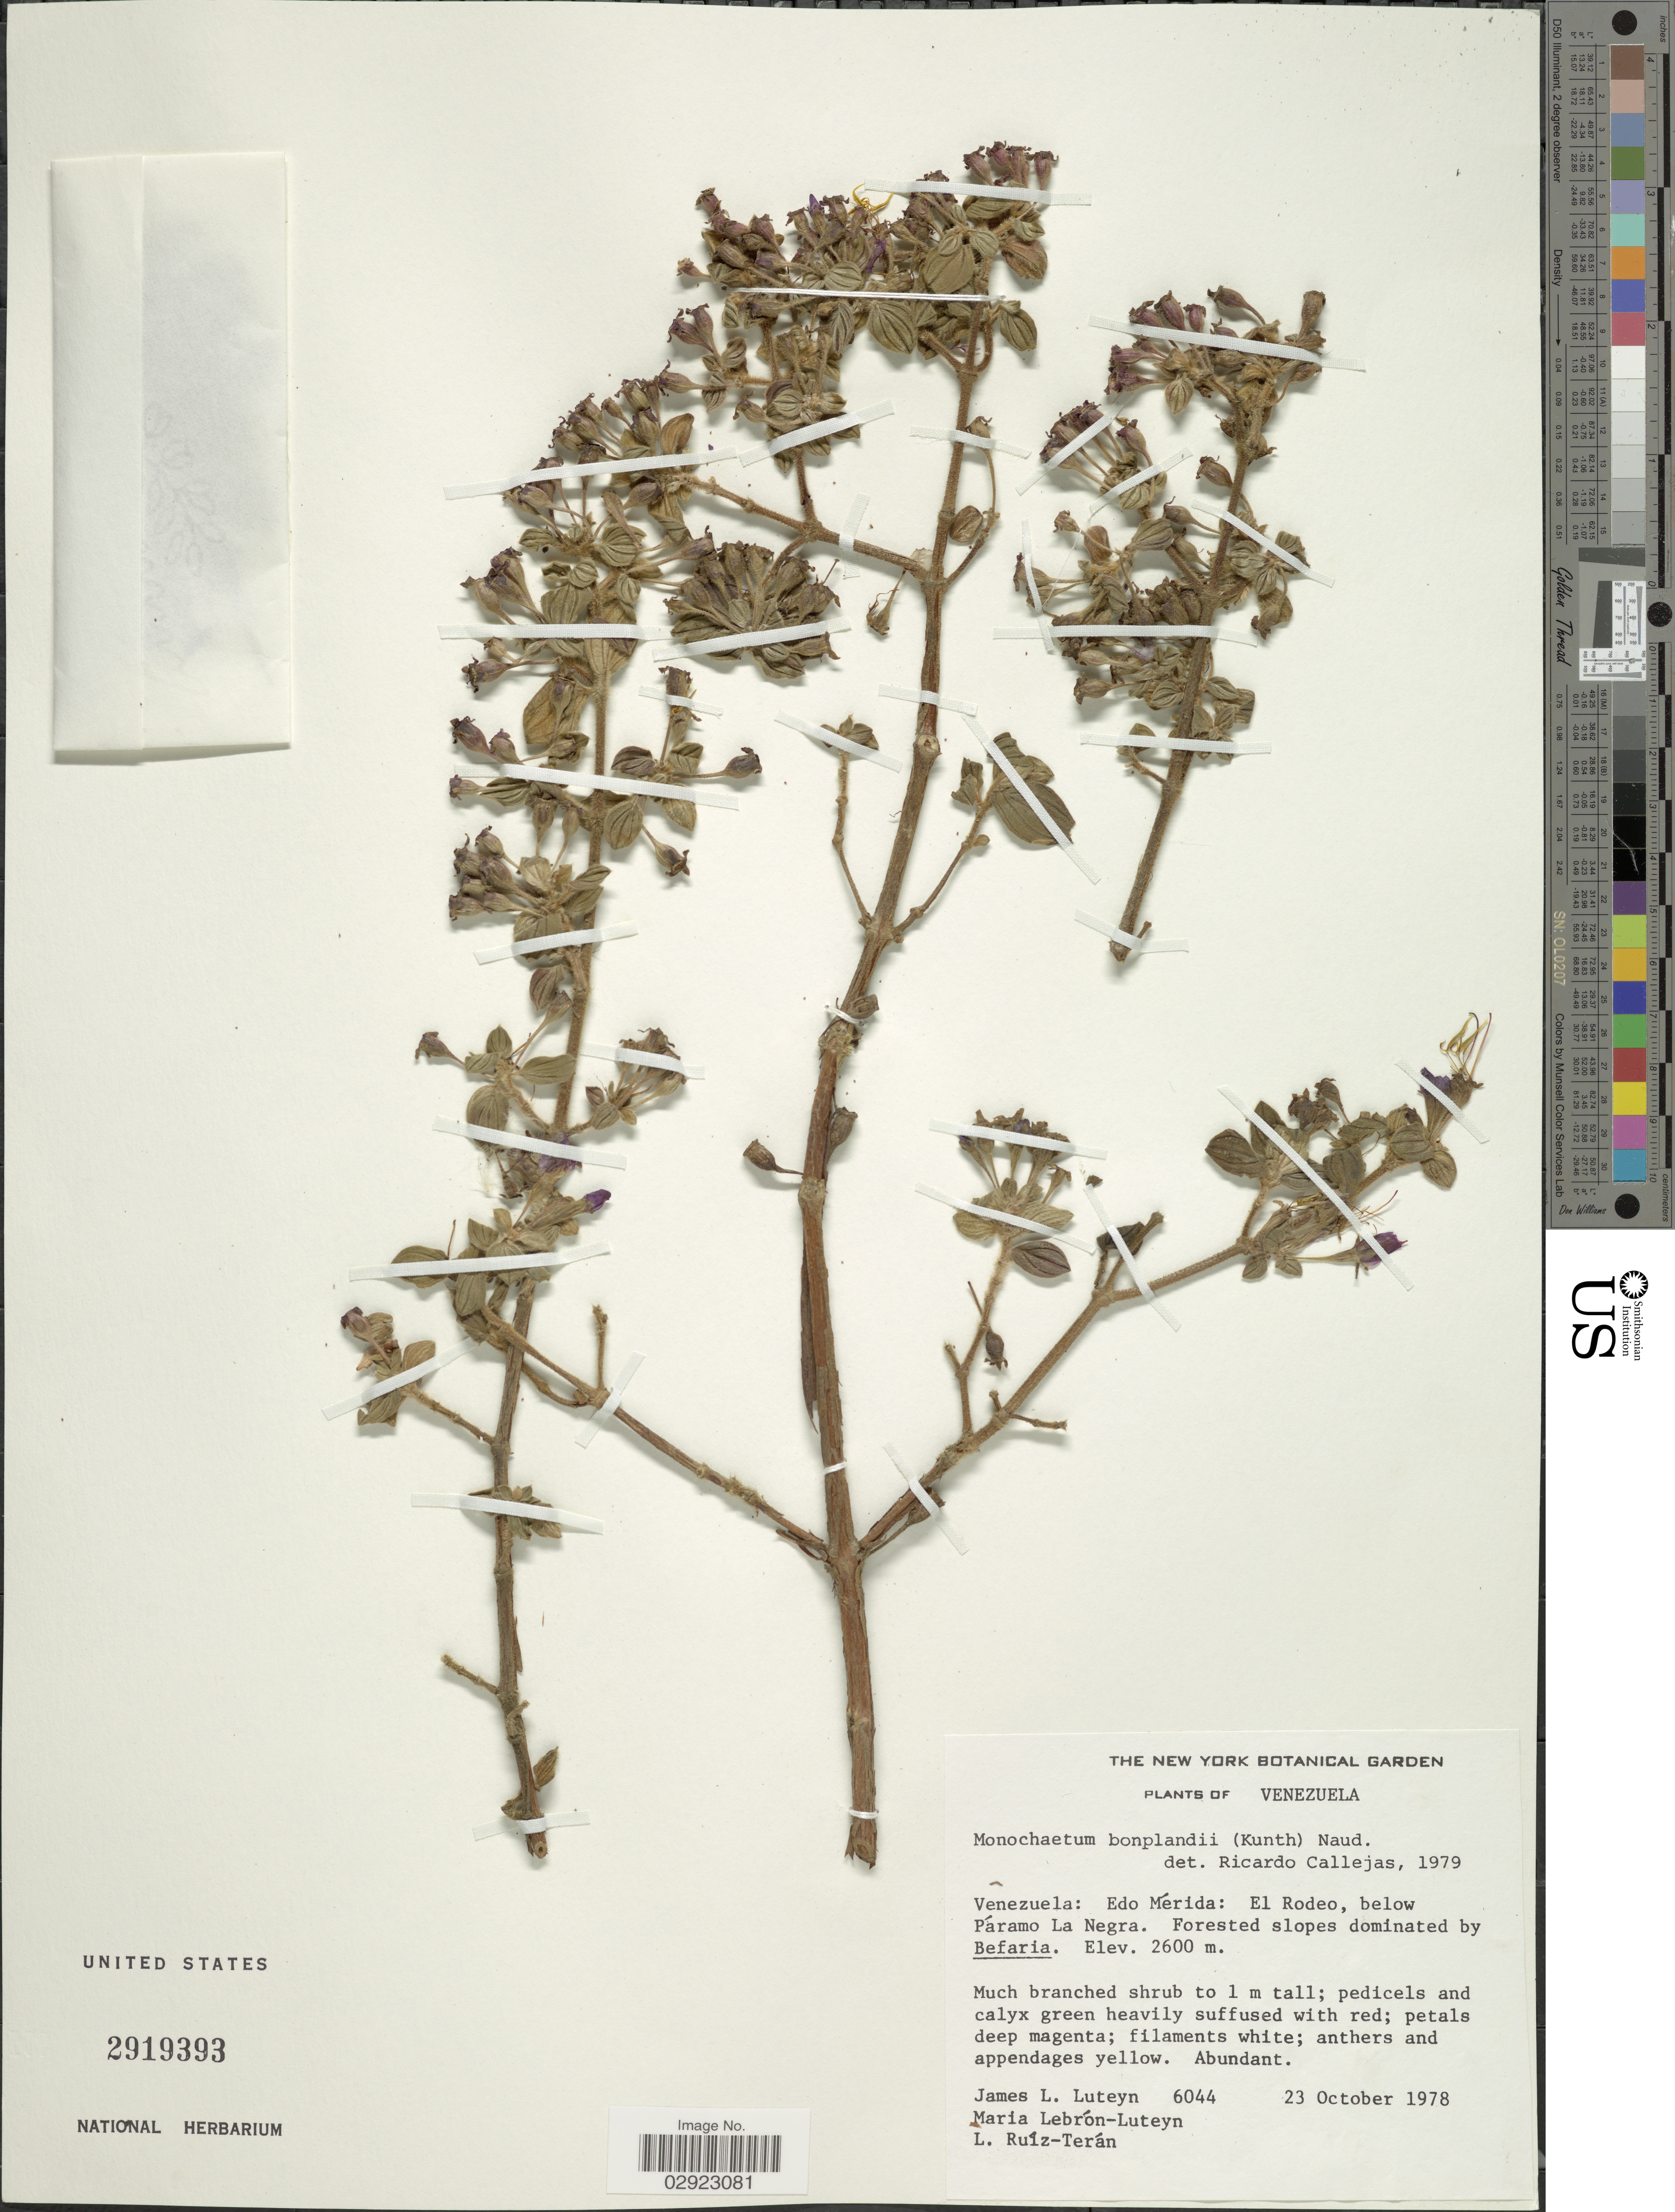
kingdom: Plantae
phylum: Tracheophyta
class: Magnoliopsida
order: Myrtales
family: Melastomataceae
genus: Monochaetum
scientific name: Monochaetum bonplandii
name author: (Kunth) Naudin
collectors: J. Luteyn, M. L. Lebrón-Luteyn & L. E. Ruíz-Terán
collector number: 6044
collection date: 1978-10-23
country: Venezuela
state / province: Mérida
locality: El Rodeo, below Páramo La Negra.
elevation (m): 2600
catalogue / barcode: US 2919393